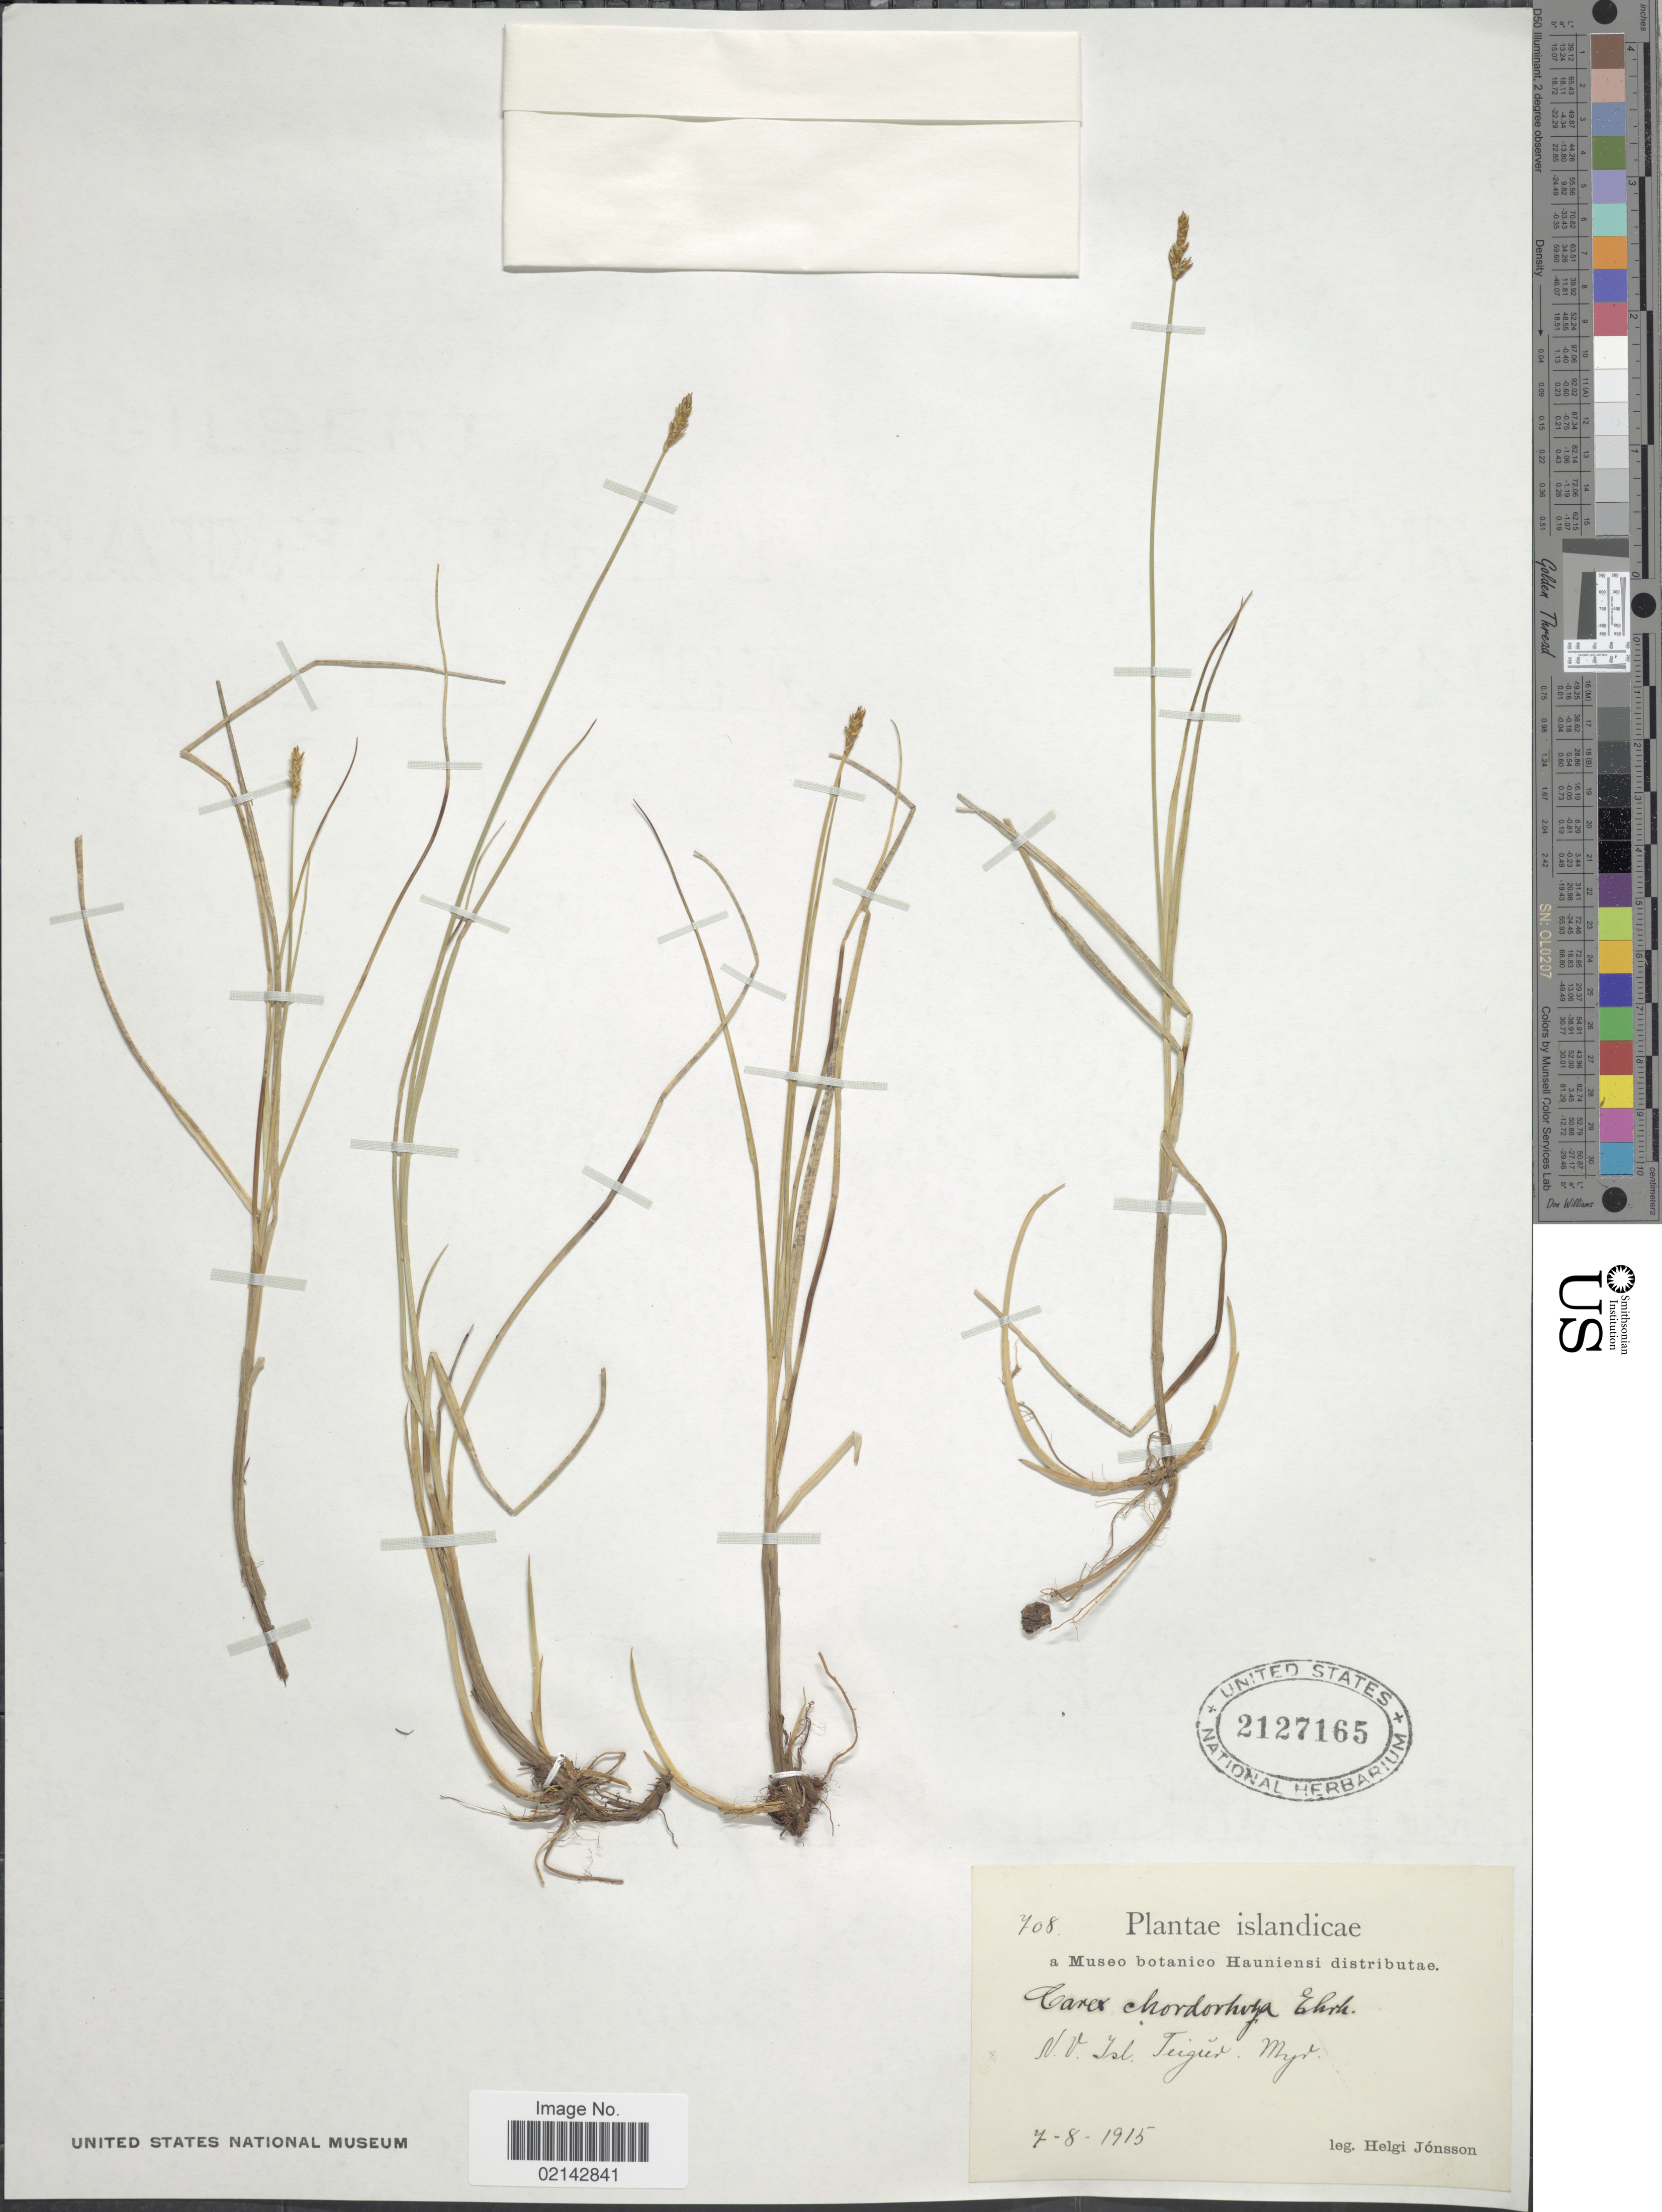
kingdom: Plantae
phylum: Tracheophyta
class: Liliopsida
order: Poales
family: Cyperaceae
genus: Carex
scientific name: Carex chordorrhiza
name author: L. f.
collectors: H. Jónsson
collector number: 708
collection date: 1915-08-07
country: Iceland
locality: Islandicae, N.V. Isl. Teigur, Myd.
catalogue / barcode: US 2127165